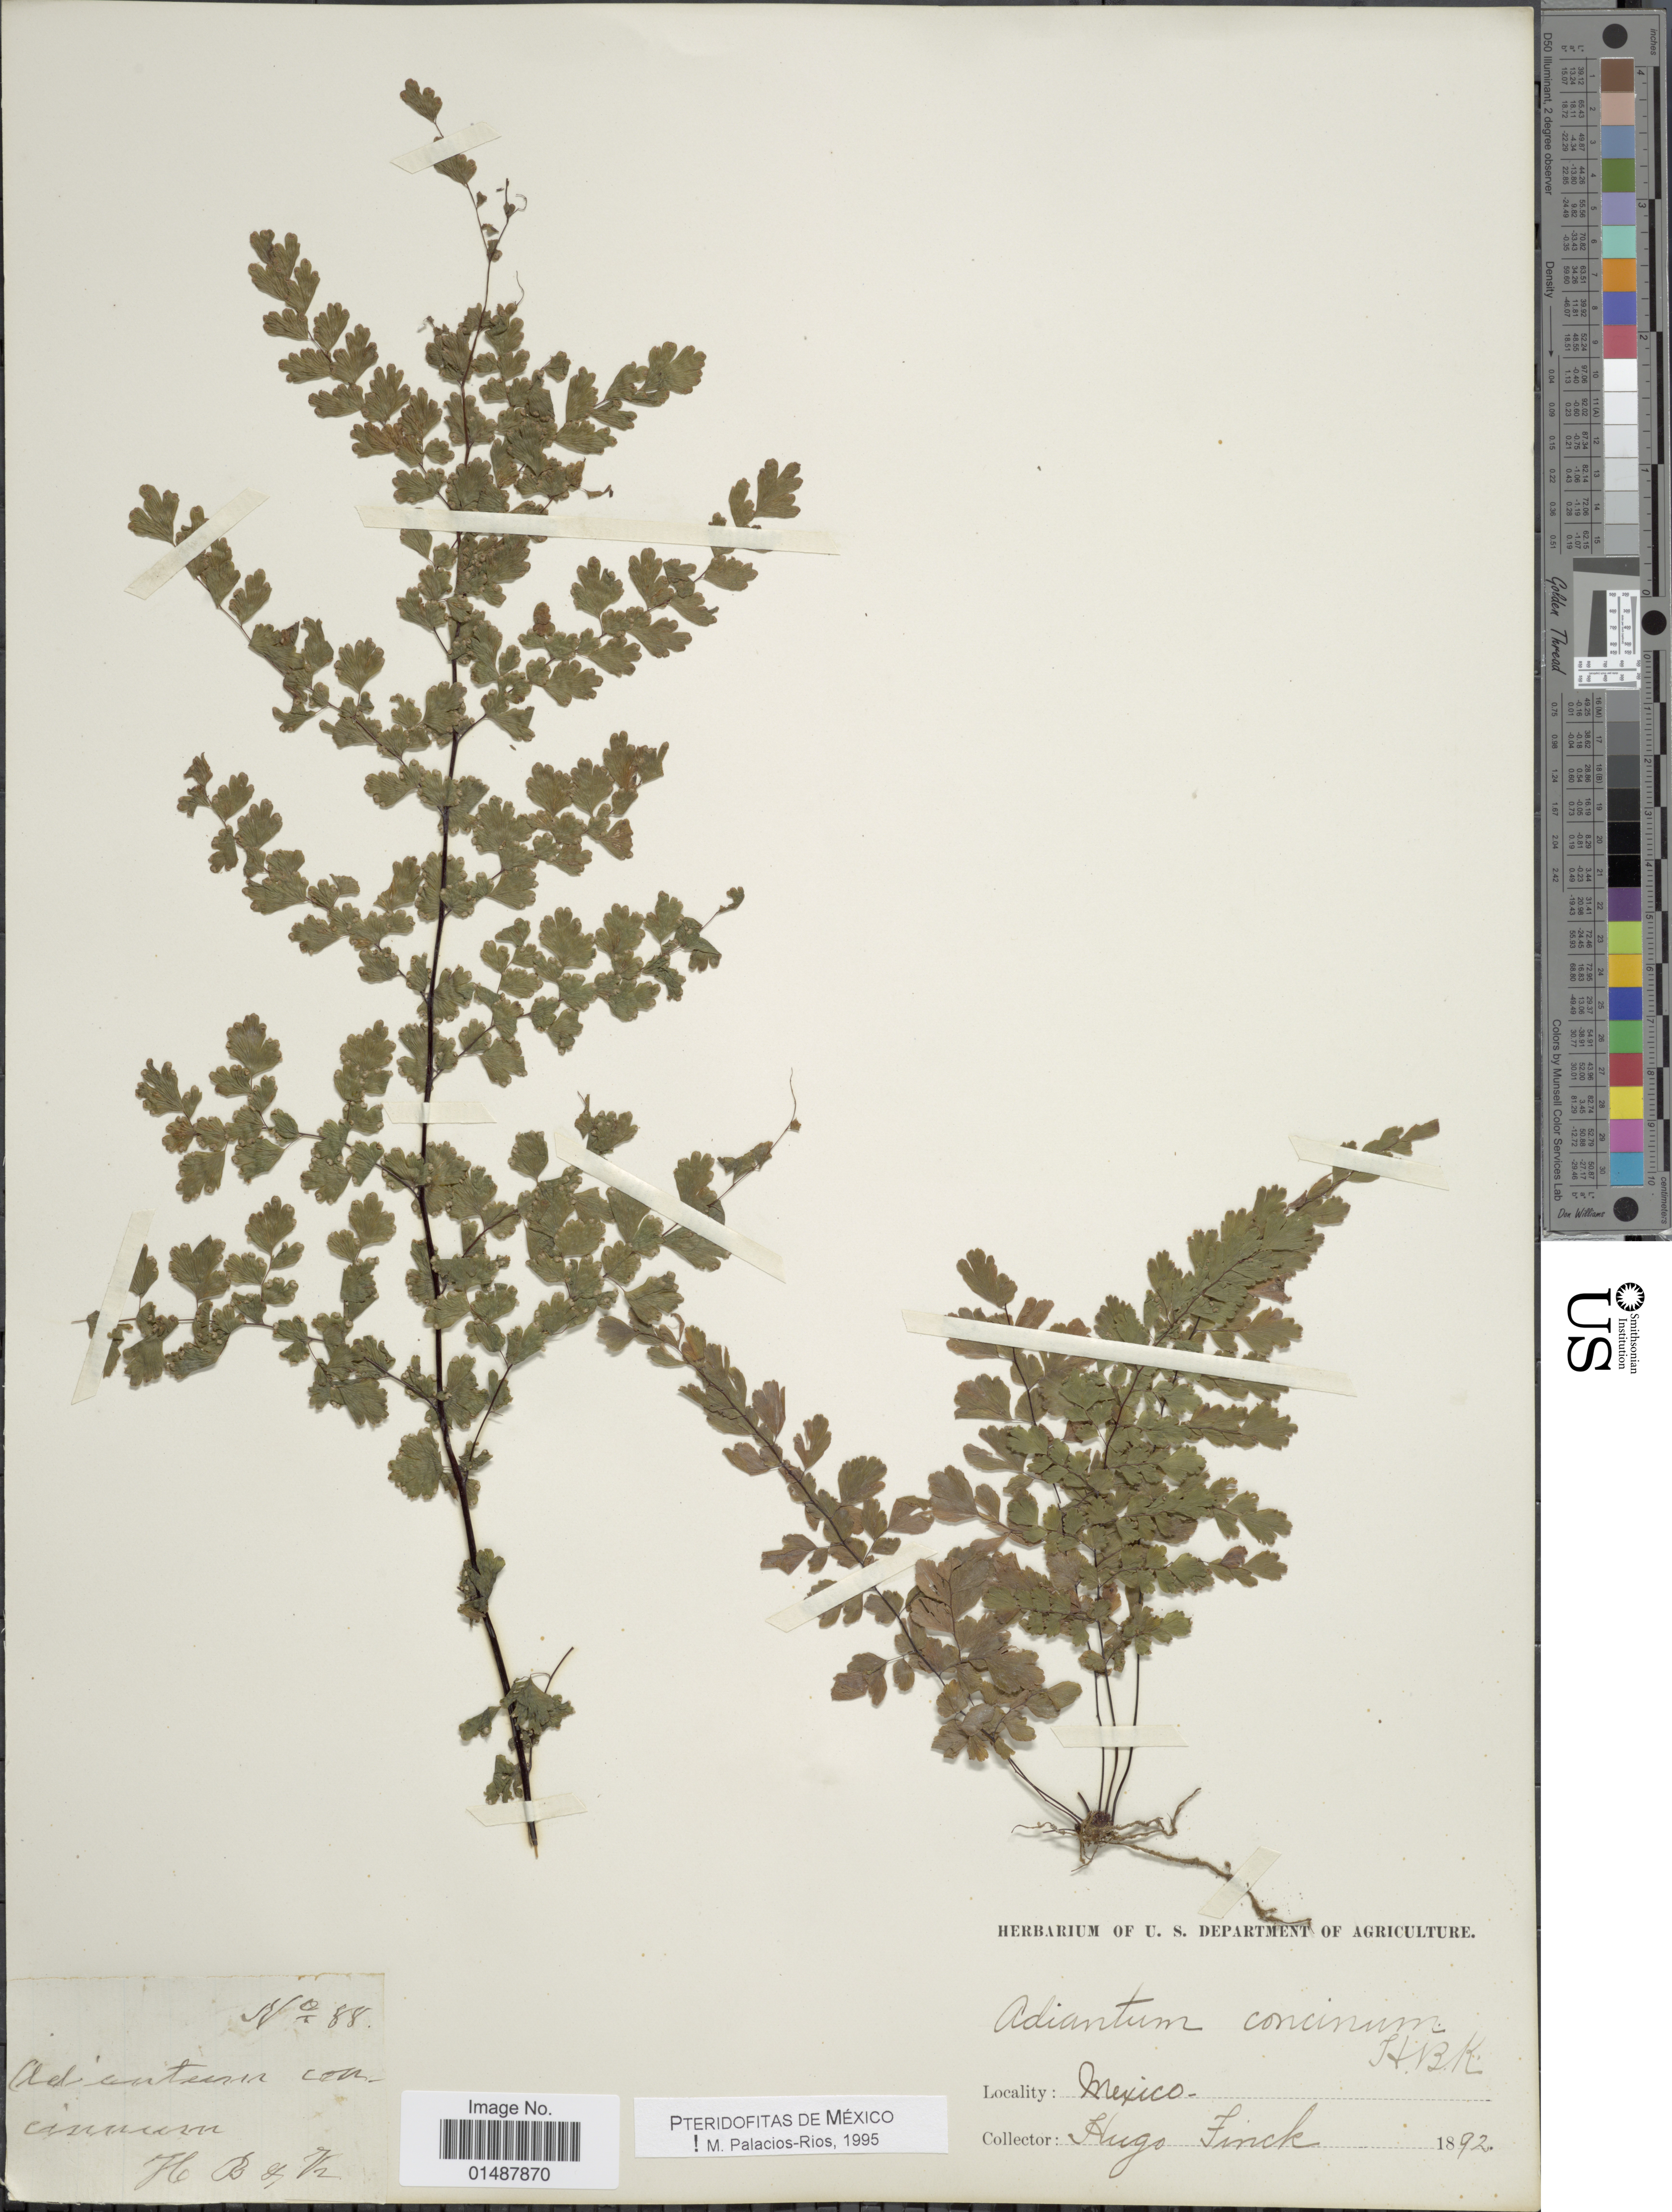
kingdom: Plantae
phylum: Tracheophyta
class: Polypodiopsida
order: Polypodiales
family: Pteridaceae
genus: Adiantum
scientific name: Adiantum concinnum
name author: Humb. & Bonpl. ex Willd.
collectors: H. Finck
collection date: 1892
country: Mexico